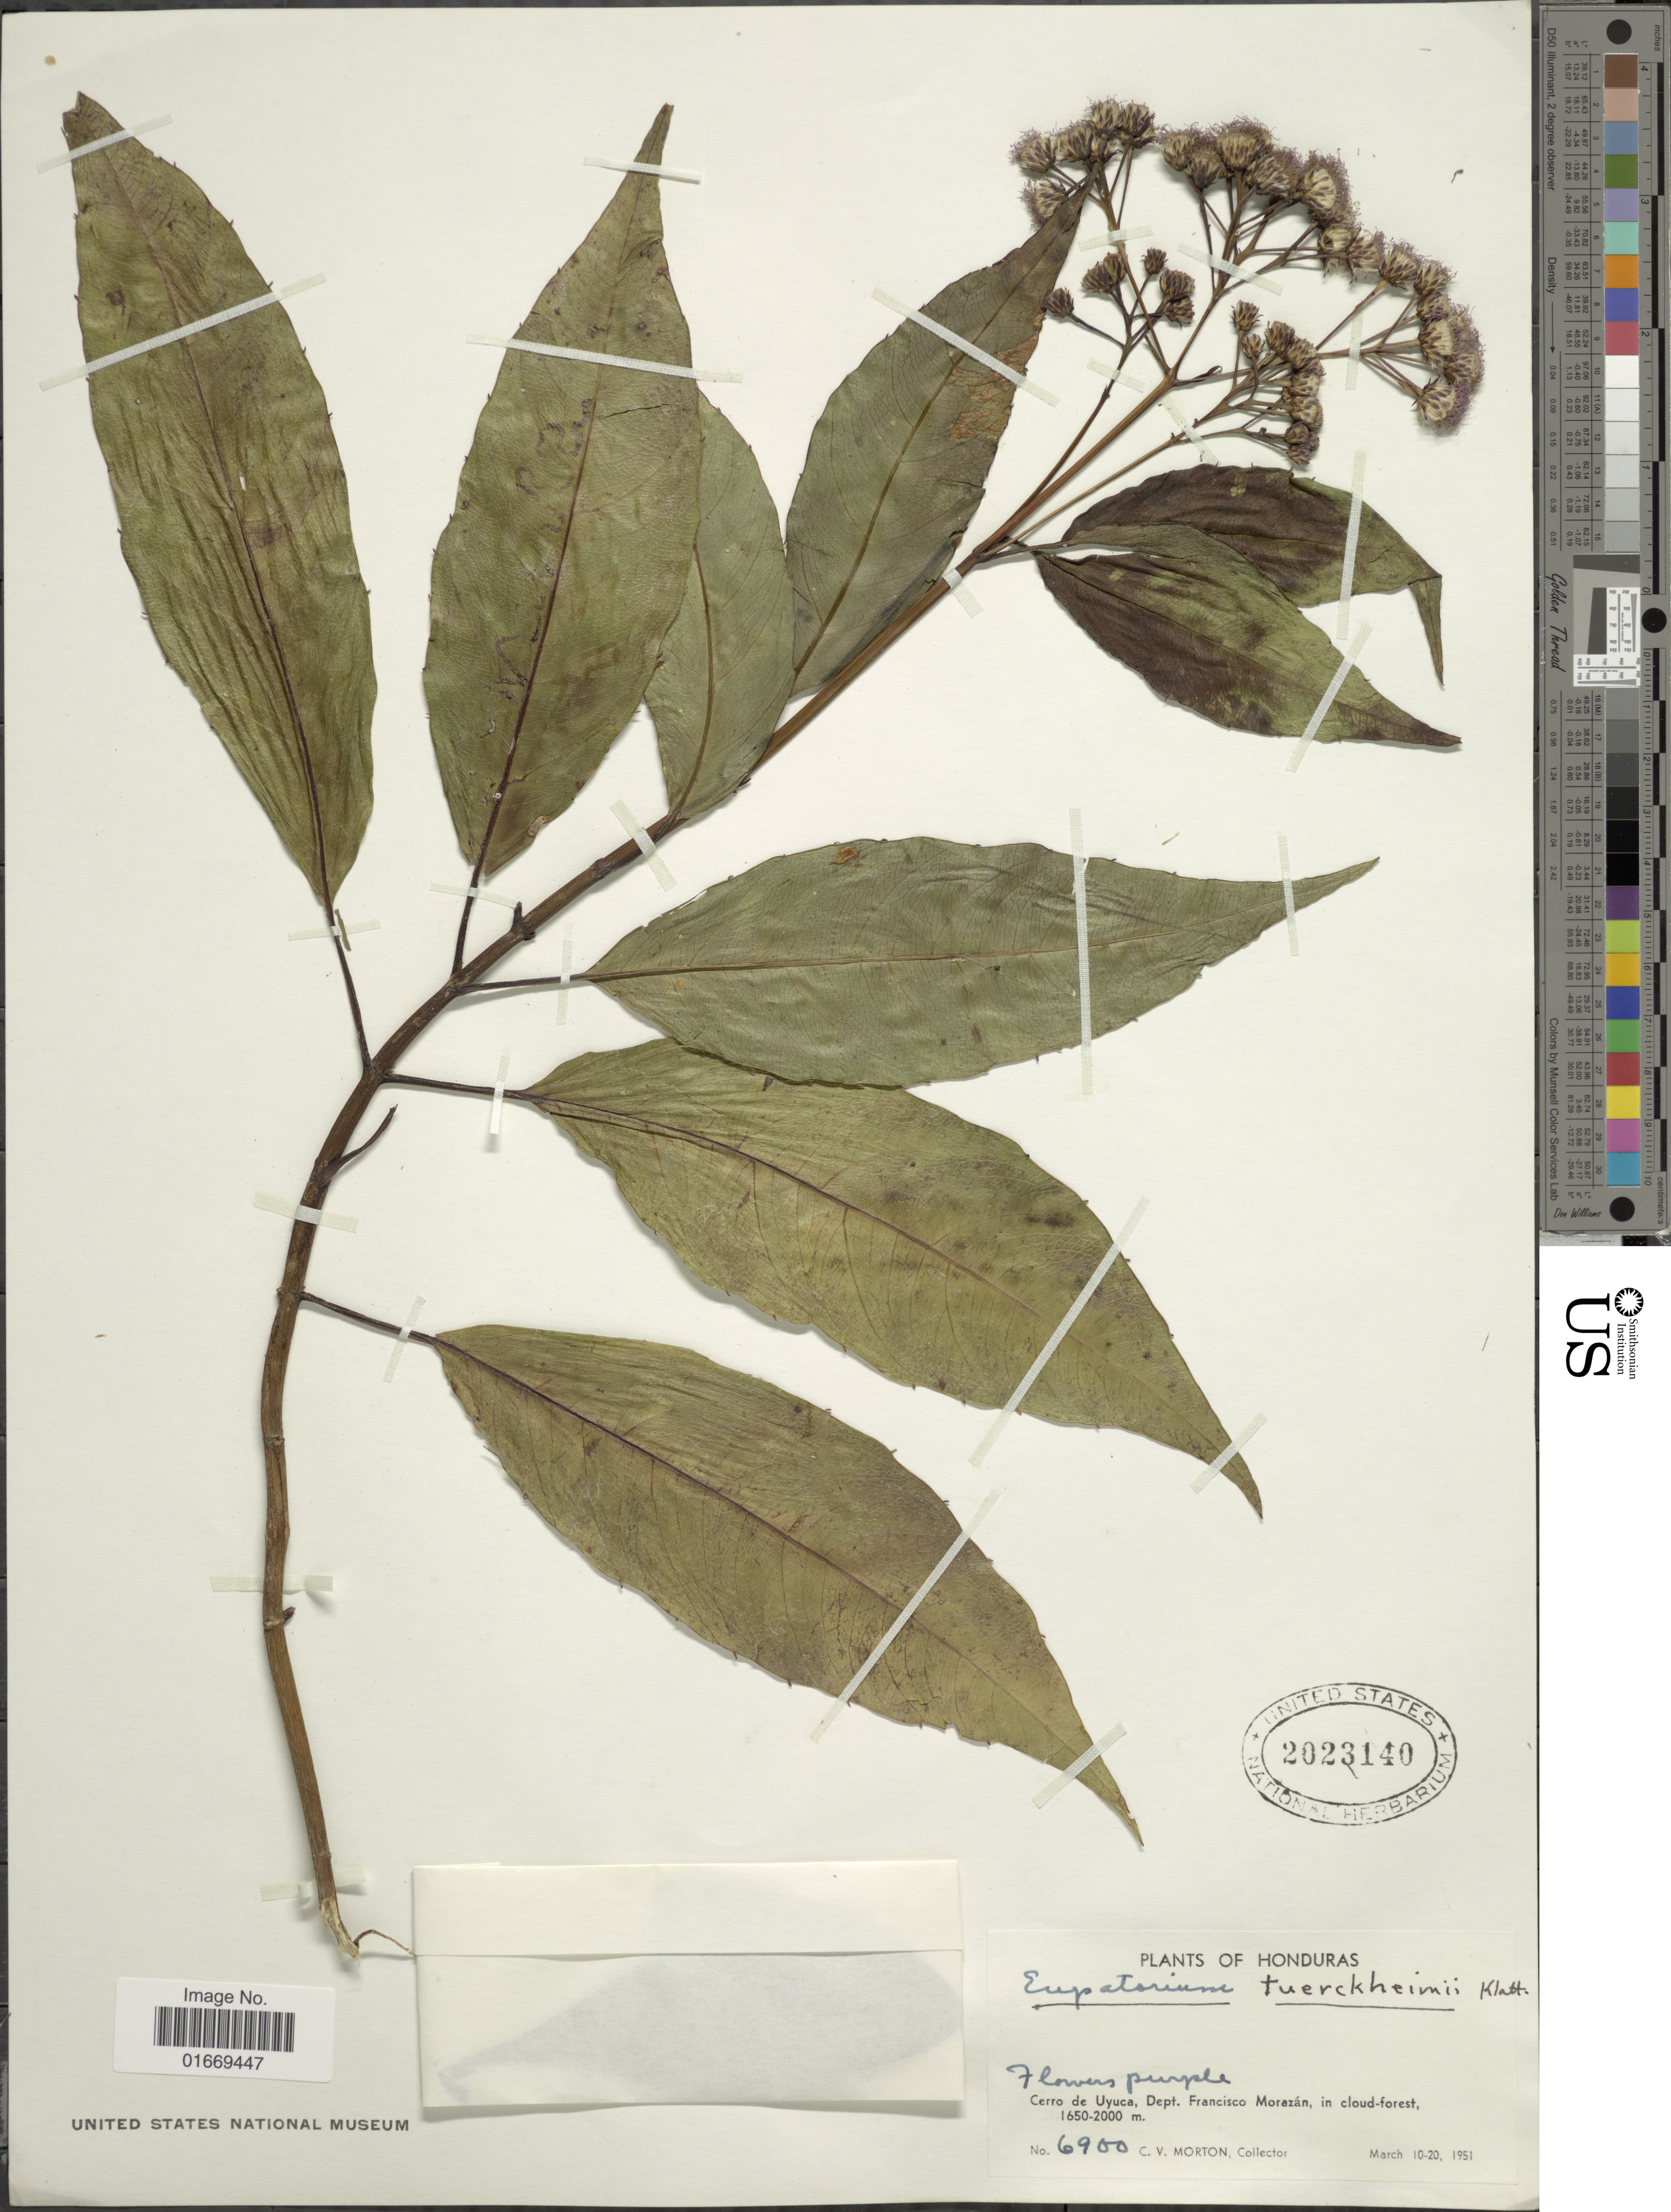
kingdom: Plantae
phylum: Tracheophyta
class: Magnoliopsida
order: Asterales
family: Asteraceae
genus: Bartlettina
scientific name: Bartlettina tuerckheimii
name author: (Klatt) R.M. King & H. Rob.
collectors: C. V. Morton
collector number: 6900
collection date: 1951-03-10/1951-03-20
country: Honduras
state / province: Fco. Morazán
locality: Cerro de Uyuca, Dept. Francisco Morazán, in cloud-forest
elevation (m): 1650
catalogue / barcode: US 2023140